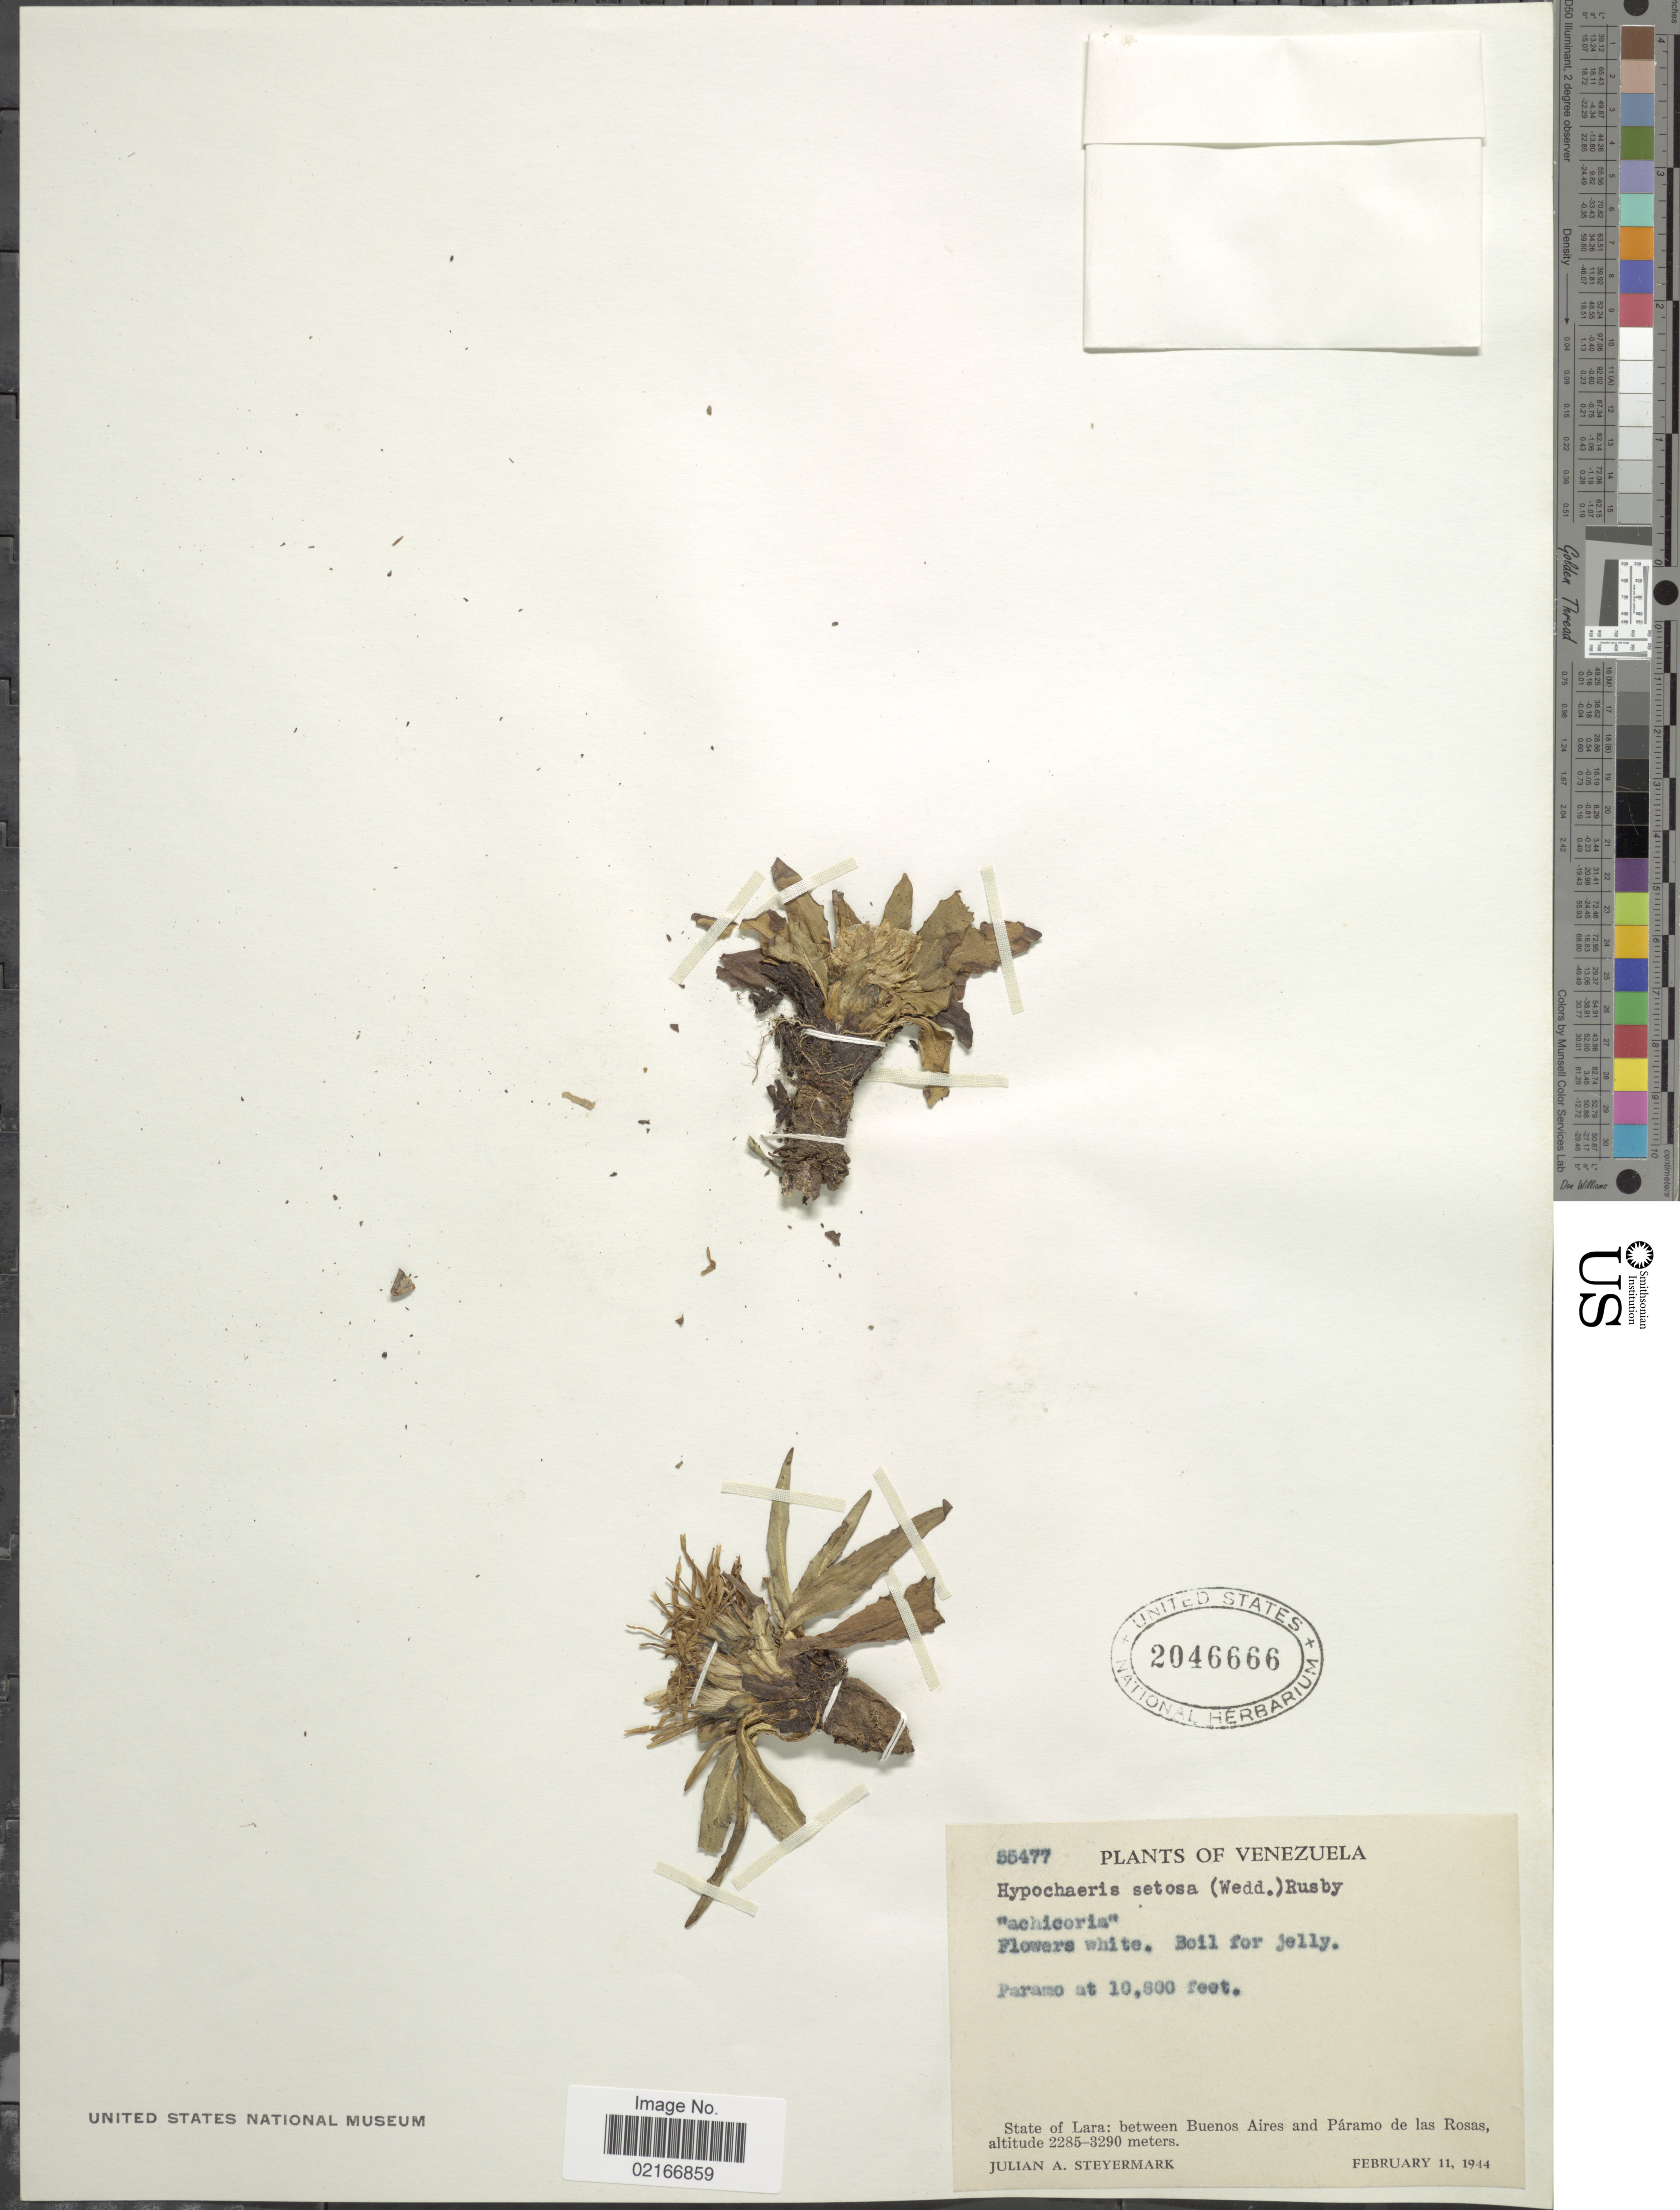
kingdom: Plantae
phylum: Tracheophyta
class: Magnoliopsida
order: Asterales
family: Asteraceae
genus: Hypochaeris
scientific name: Hypochaeris setosa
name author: Formánek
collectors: J. Steyermark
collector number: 55477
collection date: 1944-02-11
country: Venezuela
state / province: Lara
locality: Between Buenos Aires and Páramo de las Rosas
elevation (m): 3292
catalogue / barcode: US 2046666